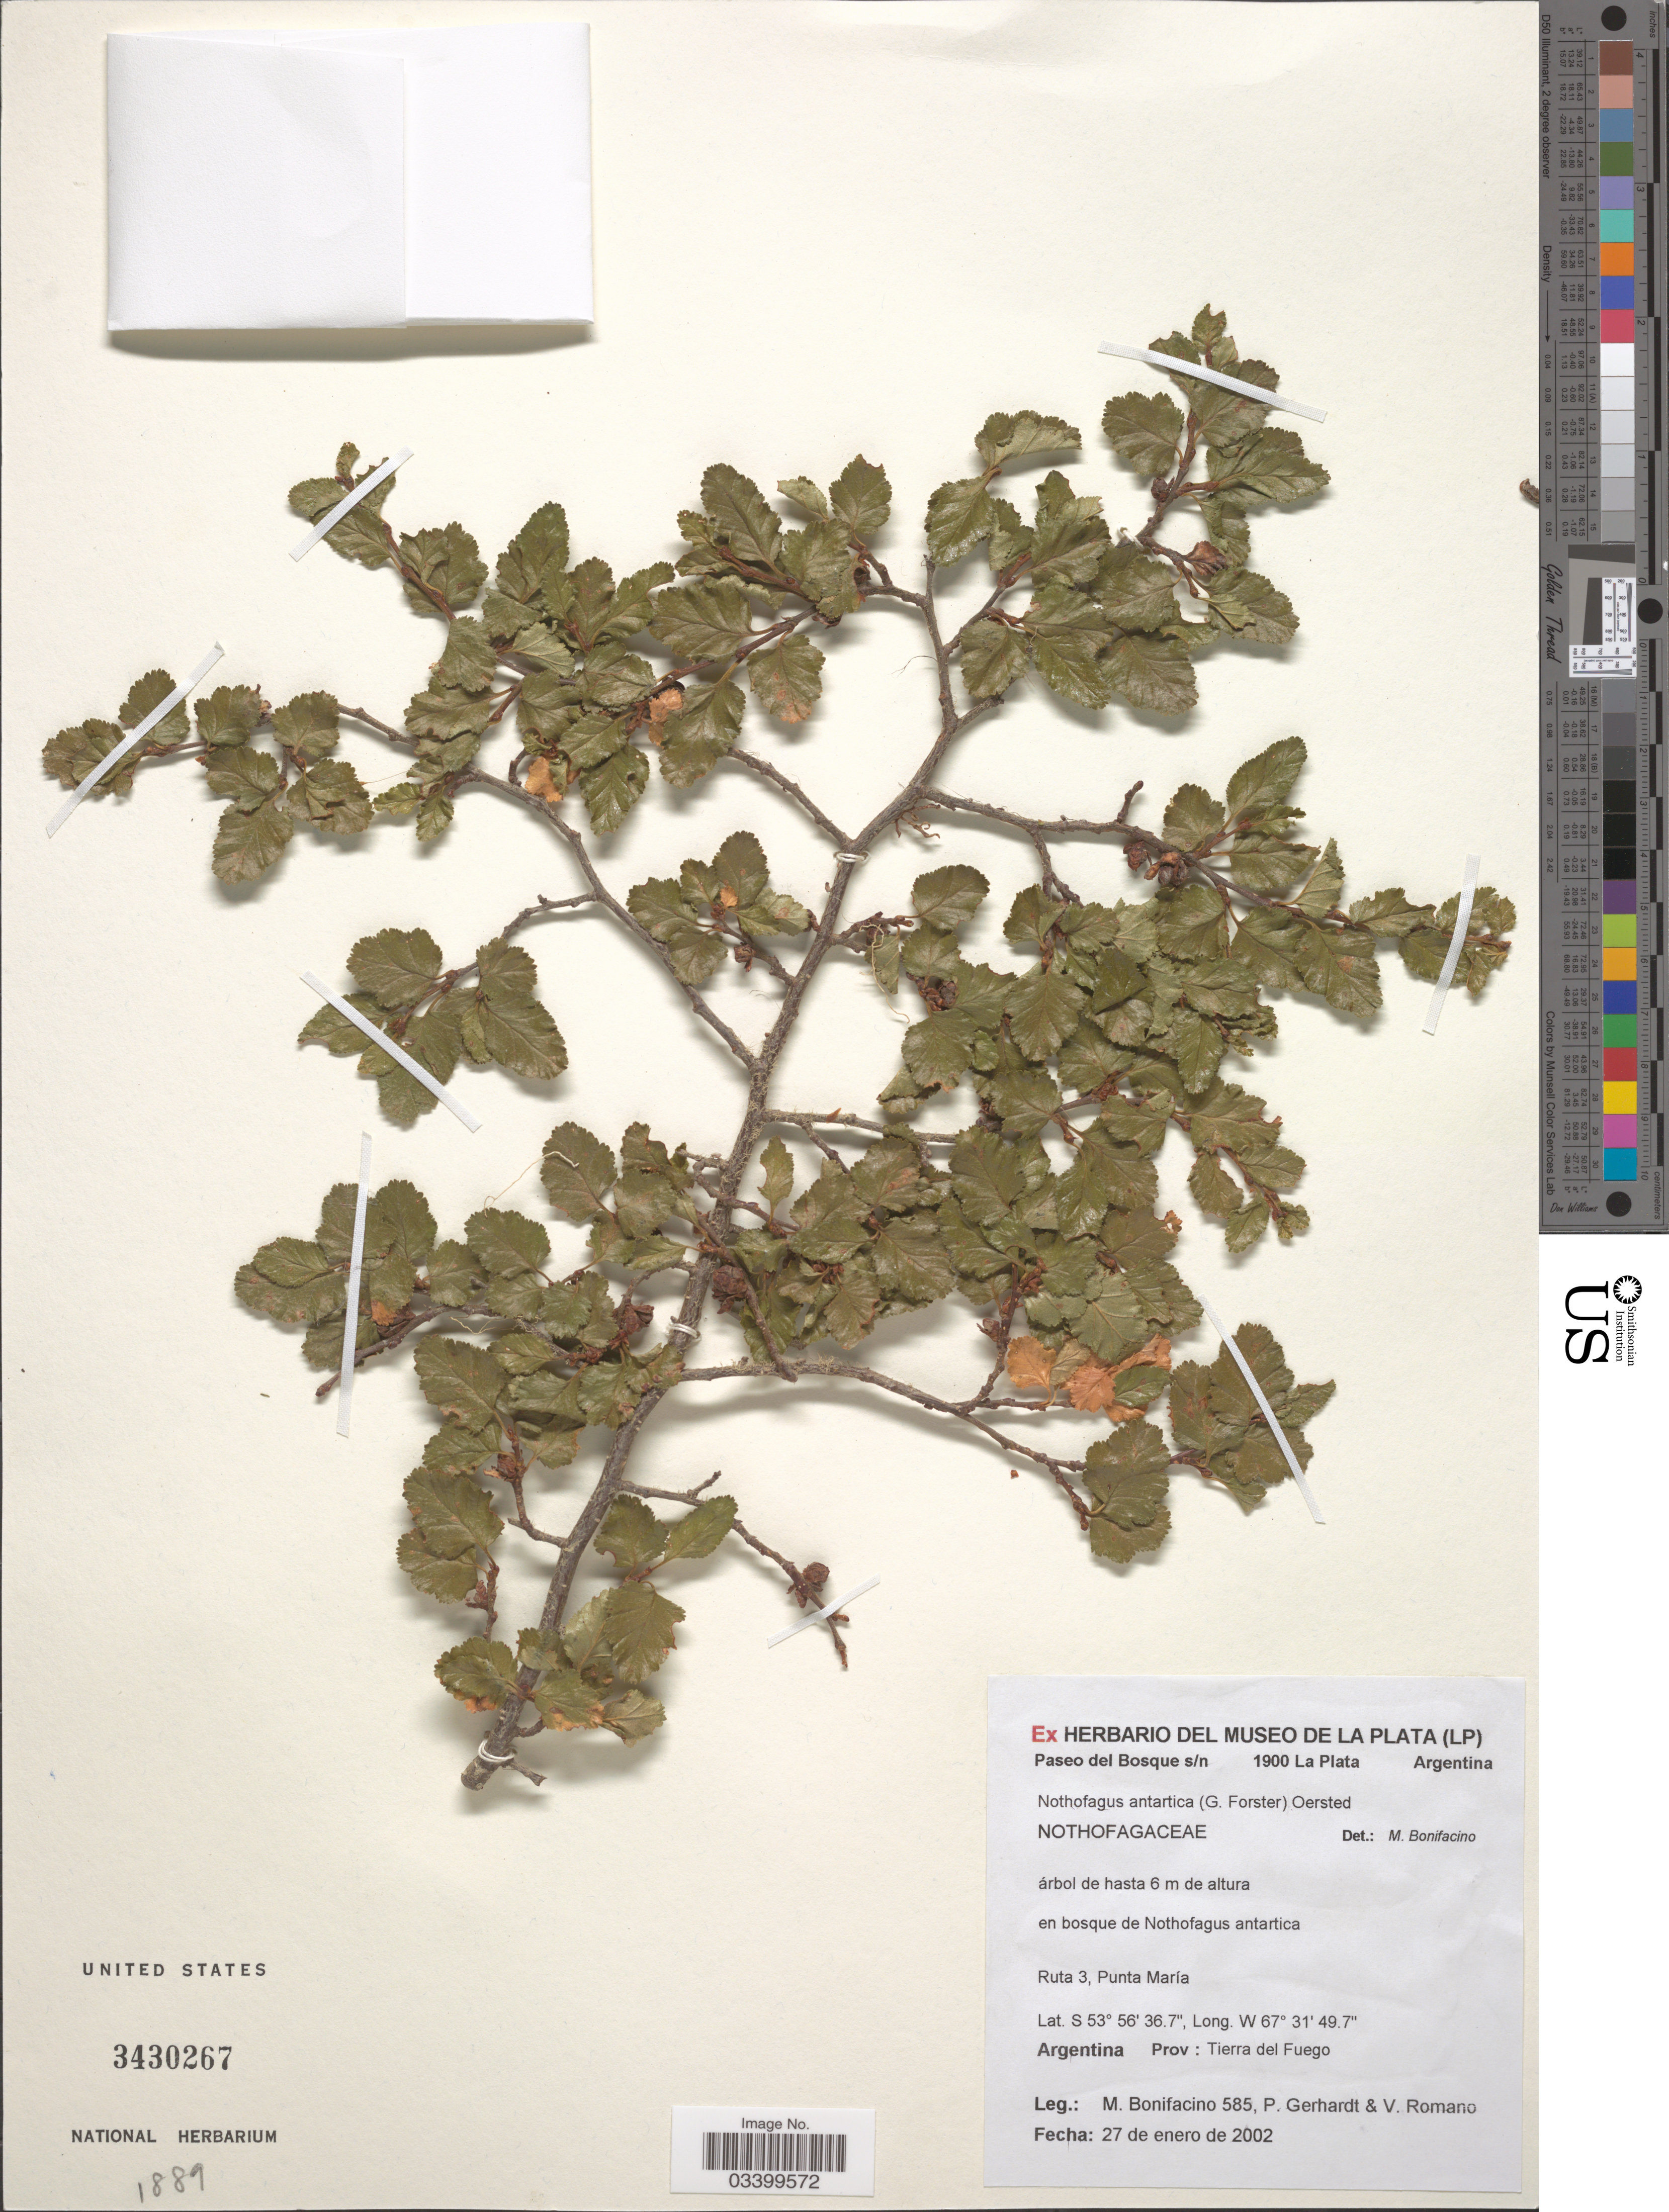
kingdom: Plantae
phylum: Tracheophyta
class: Magnoliopsida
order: Fagales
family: Nothofagaceae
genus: Nothofagus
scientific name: Nothofagus antarctica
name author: (G. Forst.) Oerst.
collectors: M. Bonifacino, P. Gerhardt & V. Romano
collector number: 0585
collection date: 2002-01-27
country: Argentina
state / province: Tierra del Fuego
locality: Ruta 3, Punta María.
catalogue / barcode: US 3430267